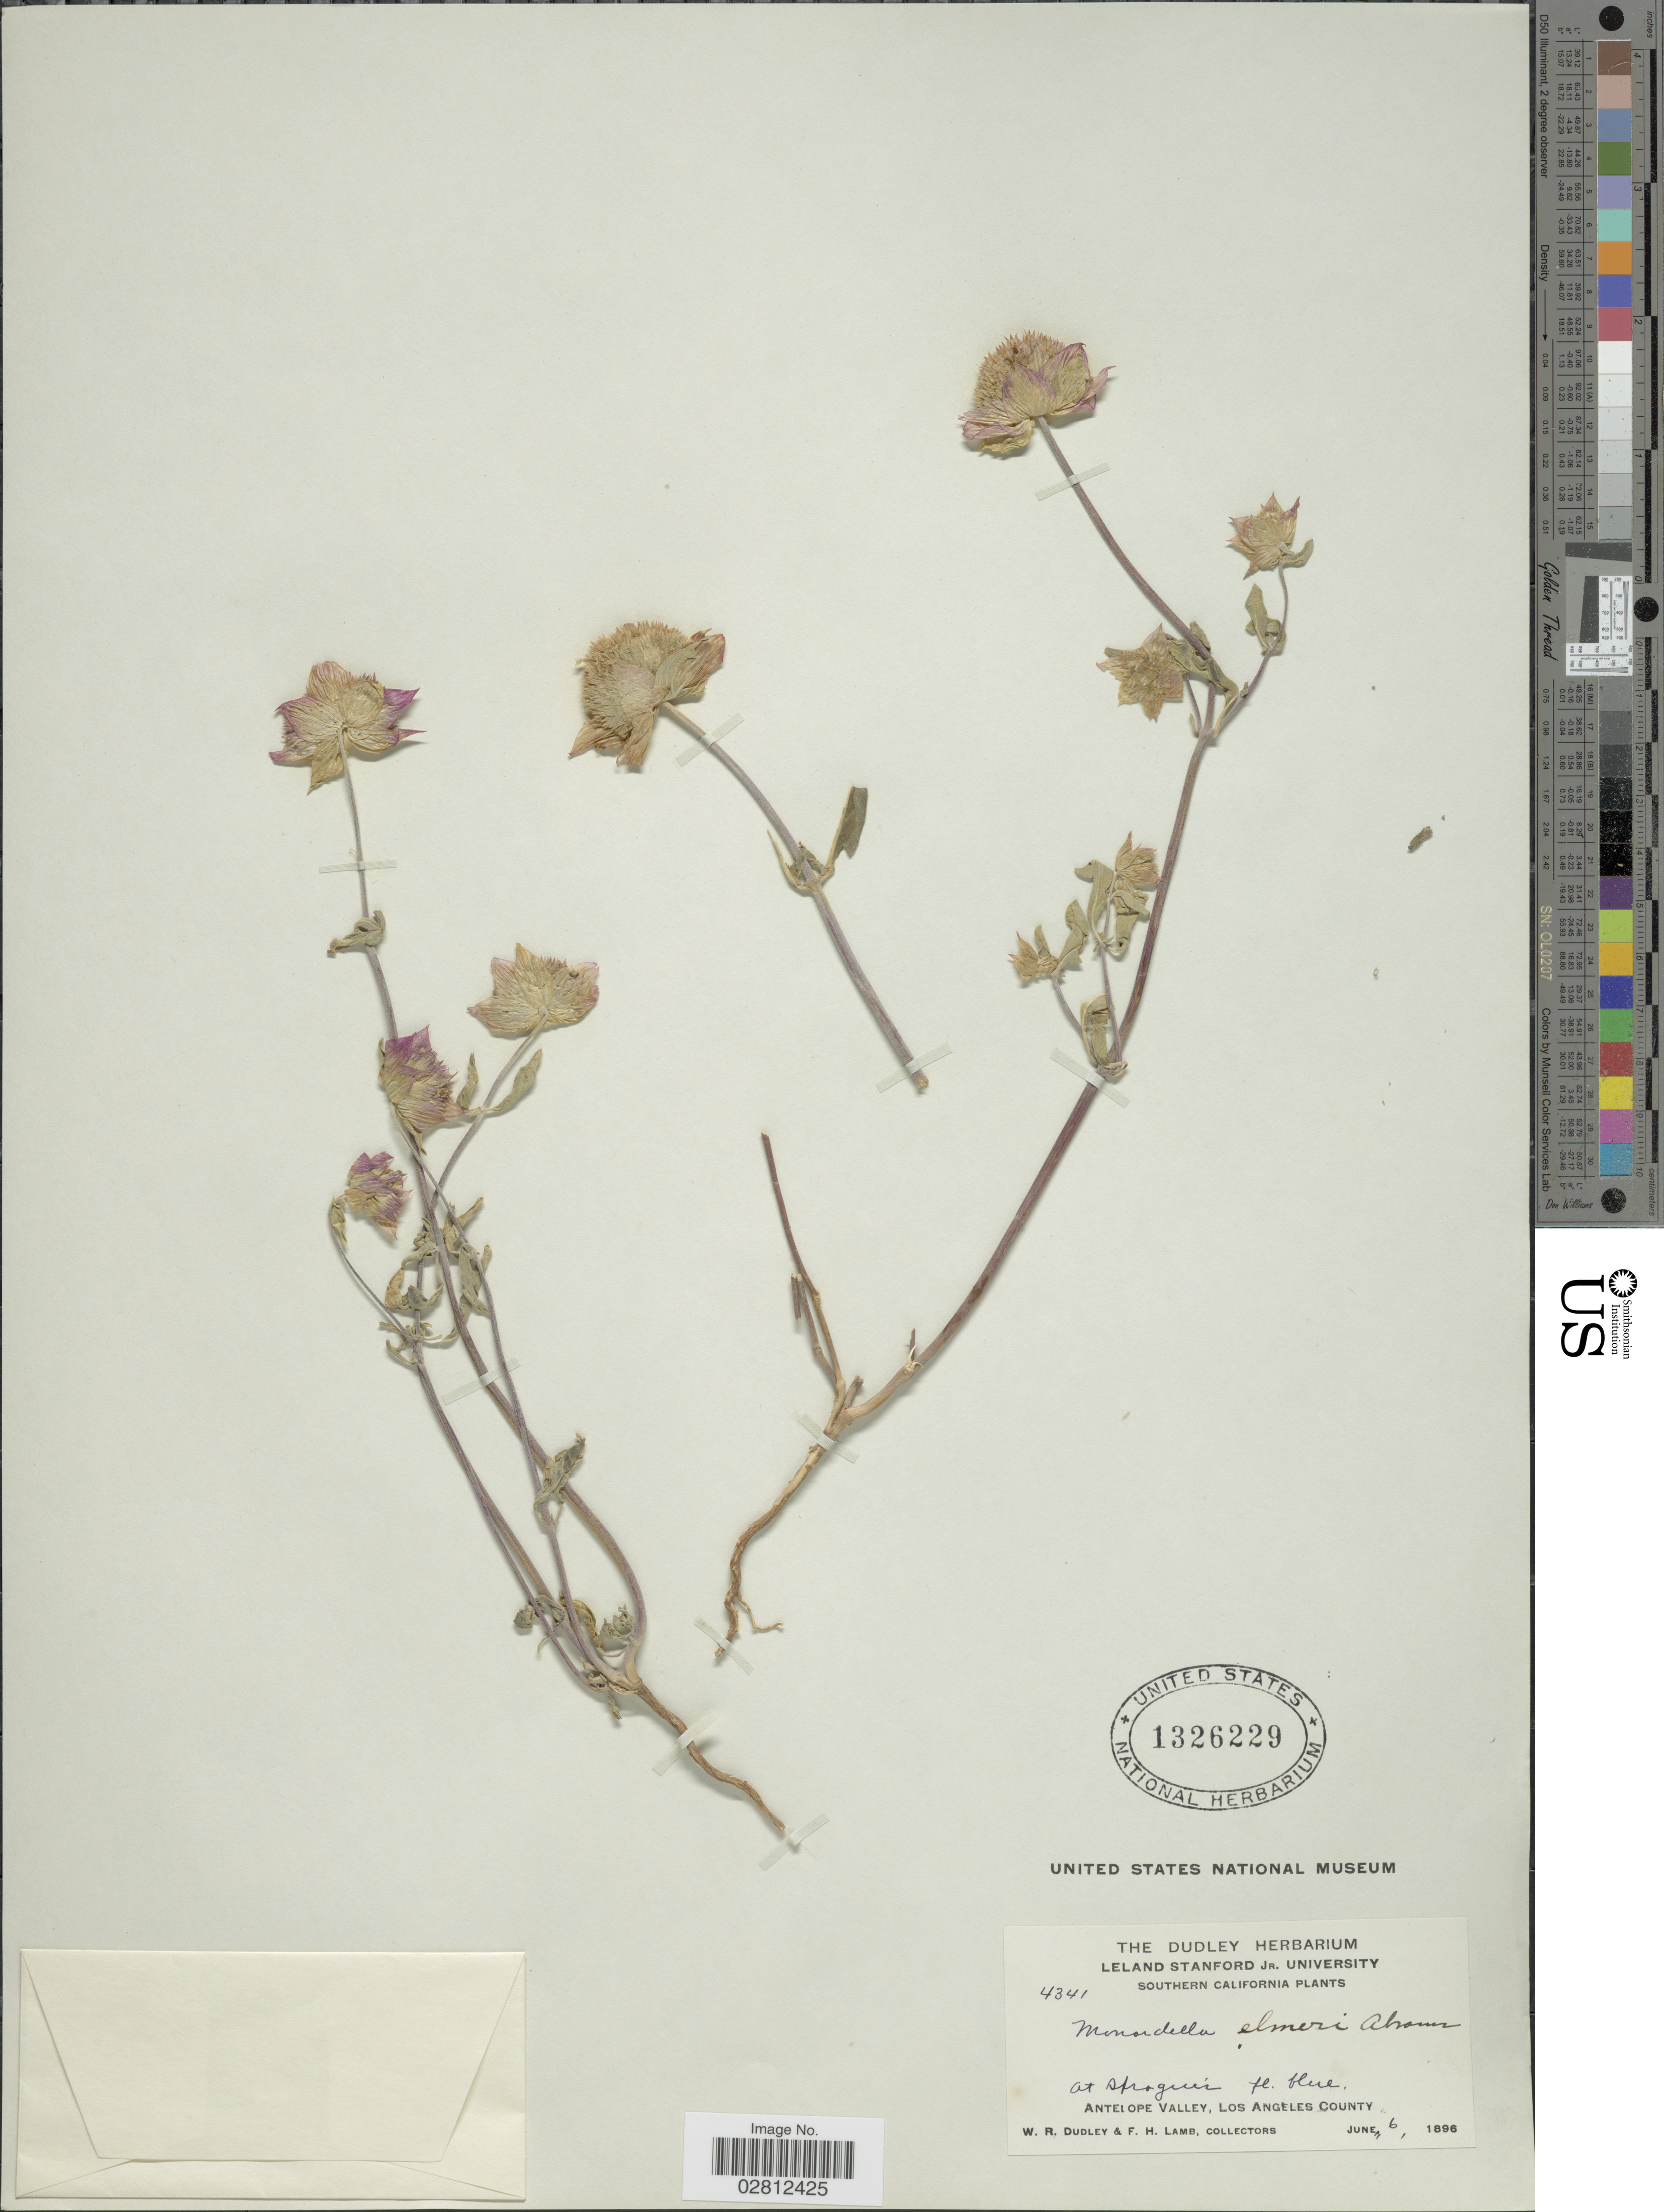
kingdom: Plantae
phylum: Tracheophyta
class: Magnoliopsida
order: Lamiales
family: Lamiaceae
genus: Monardella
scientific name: Monardella elmeri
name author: Abrams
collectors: W. Dudley & F. H. Lamb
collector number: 4341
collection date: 1896-06-06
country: United States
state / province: California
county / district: Los Angeles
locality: Southern California. At Sprague's. Antelope Valley, Los Angeles County.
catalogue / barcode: US 1326229